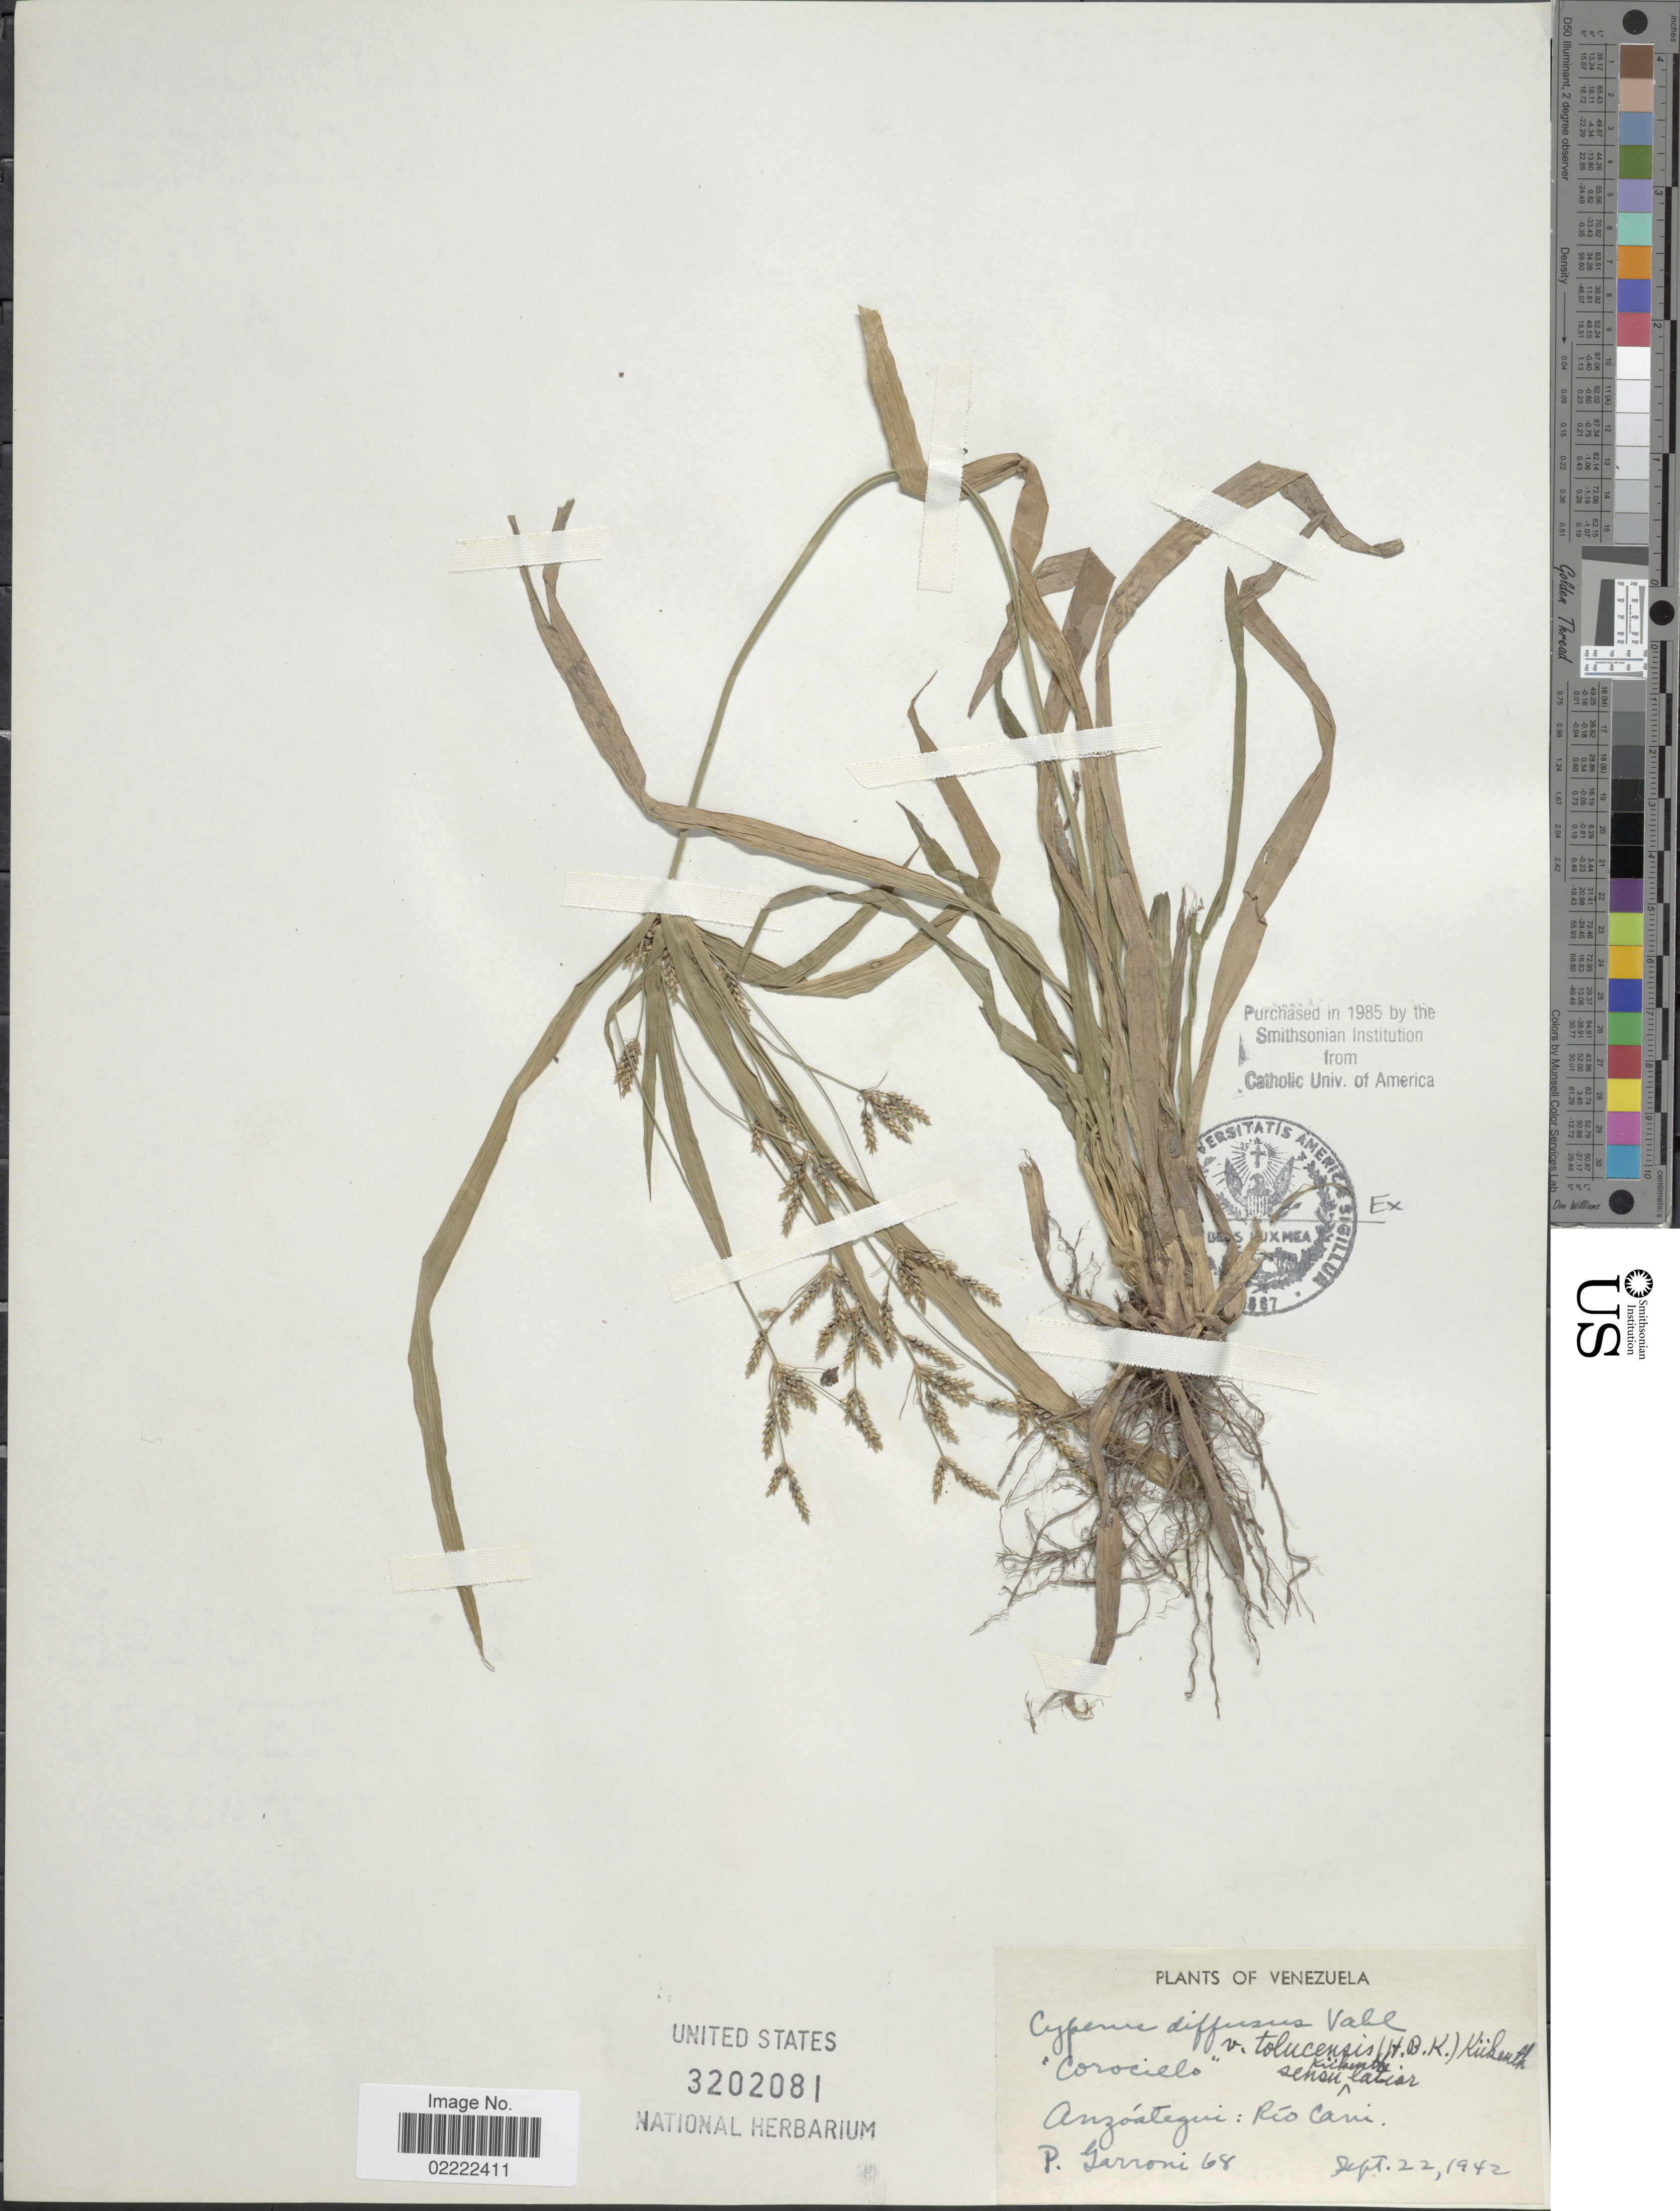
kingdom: Plantae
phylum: Tracheophyta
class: Liliopsida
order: Poales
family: Cyperaceae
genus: Cyperus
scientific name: Cyperus laxus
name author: Lam.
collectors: P. Garroni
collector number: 68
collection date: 1942-09-22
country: Venezuela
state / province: Anzoategui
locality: Rio Cani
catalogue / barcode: US 3202081